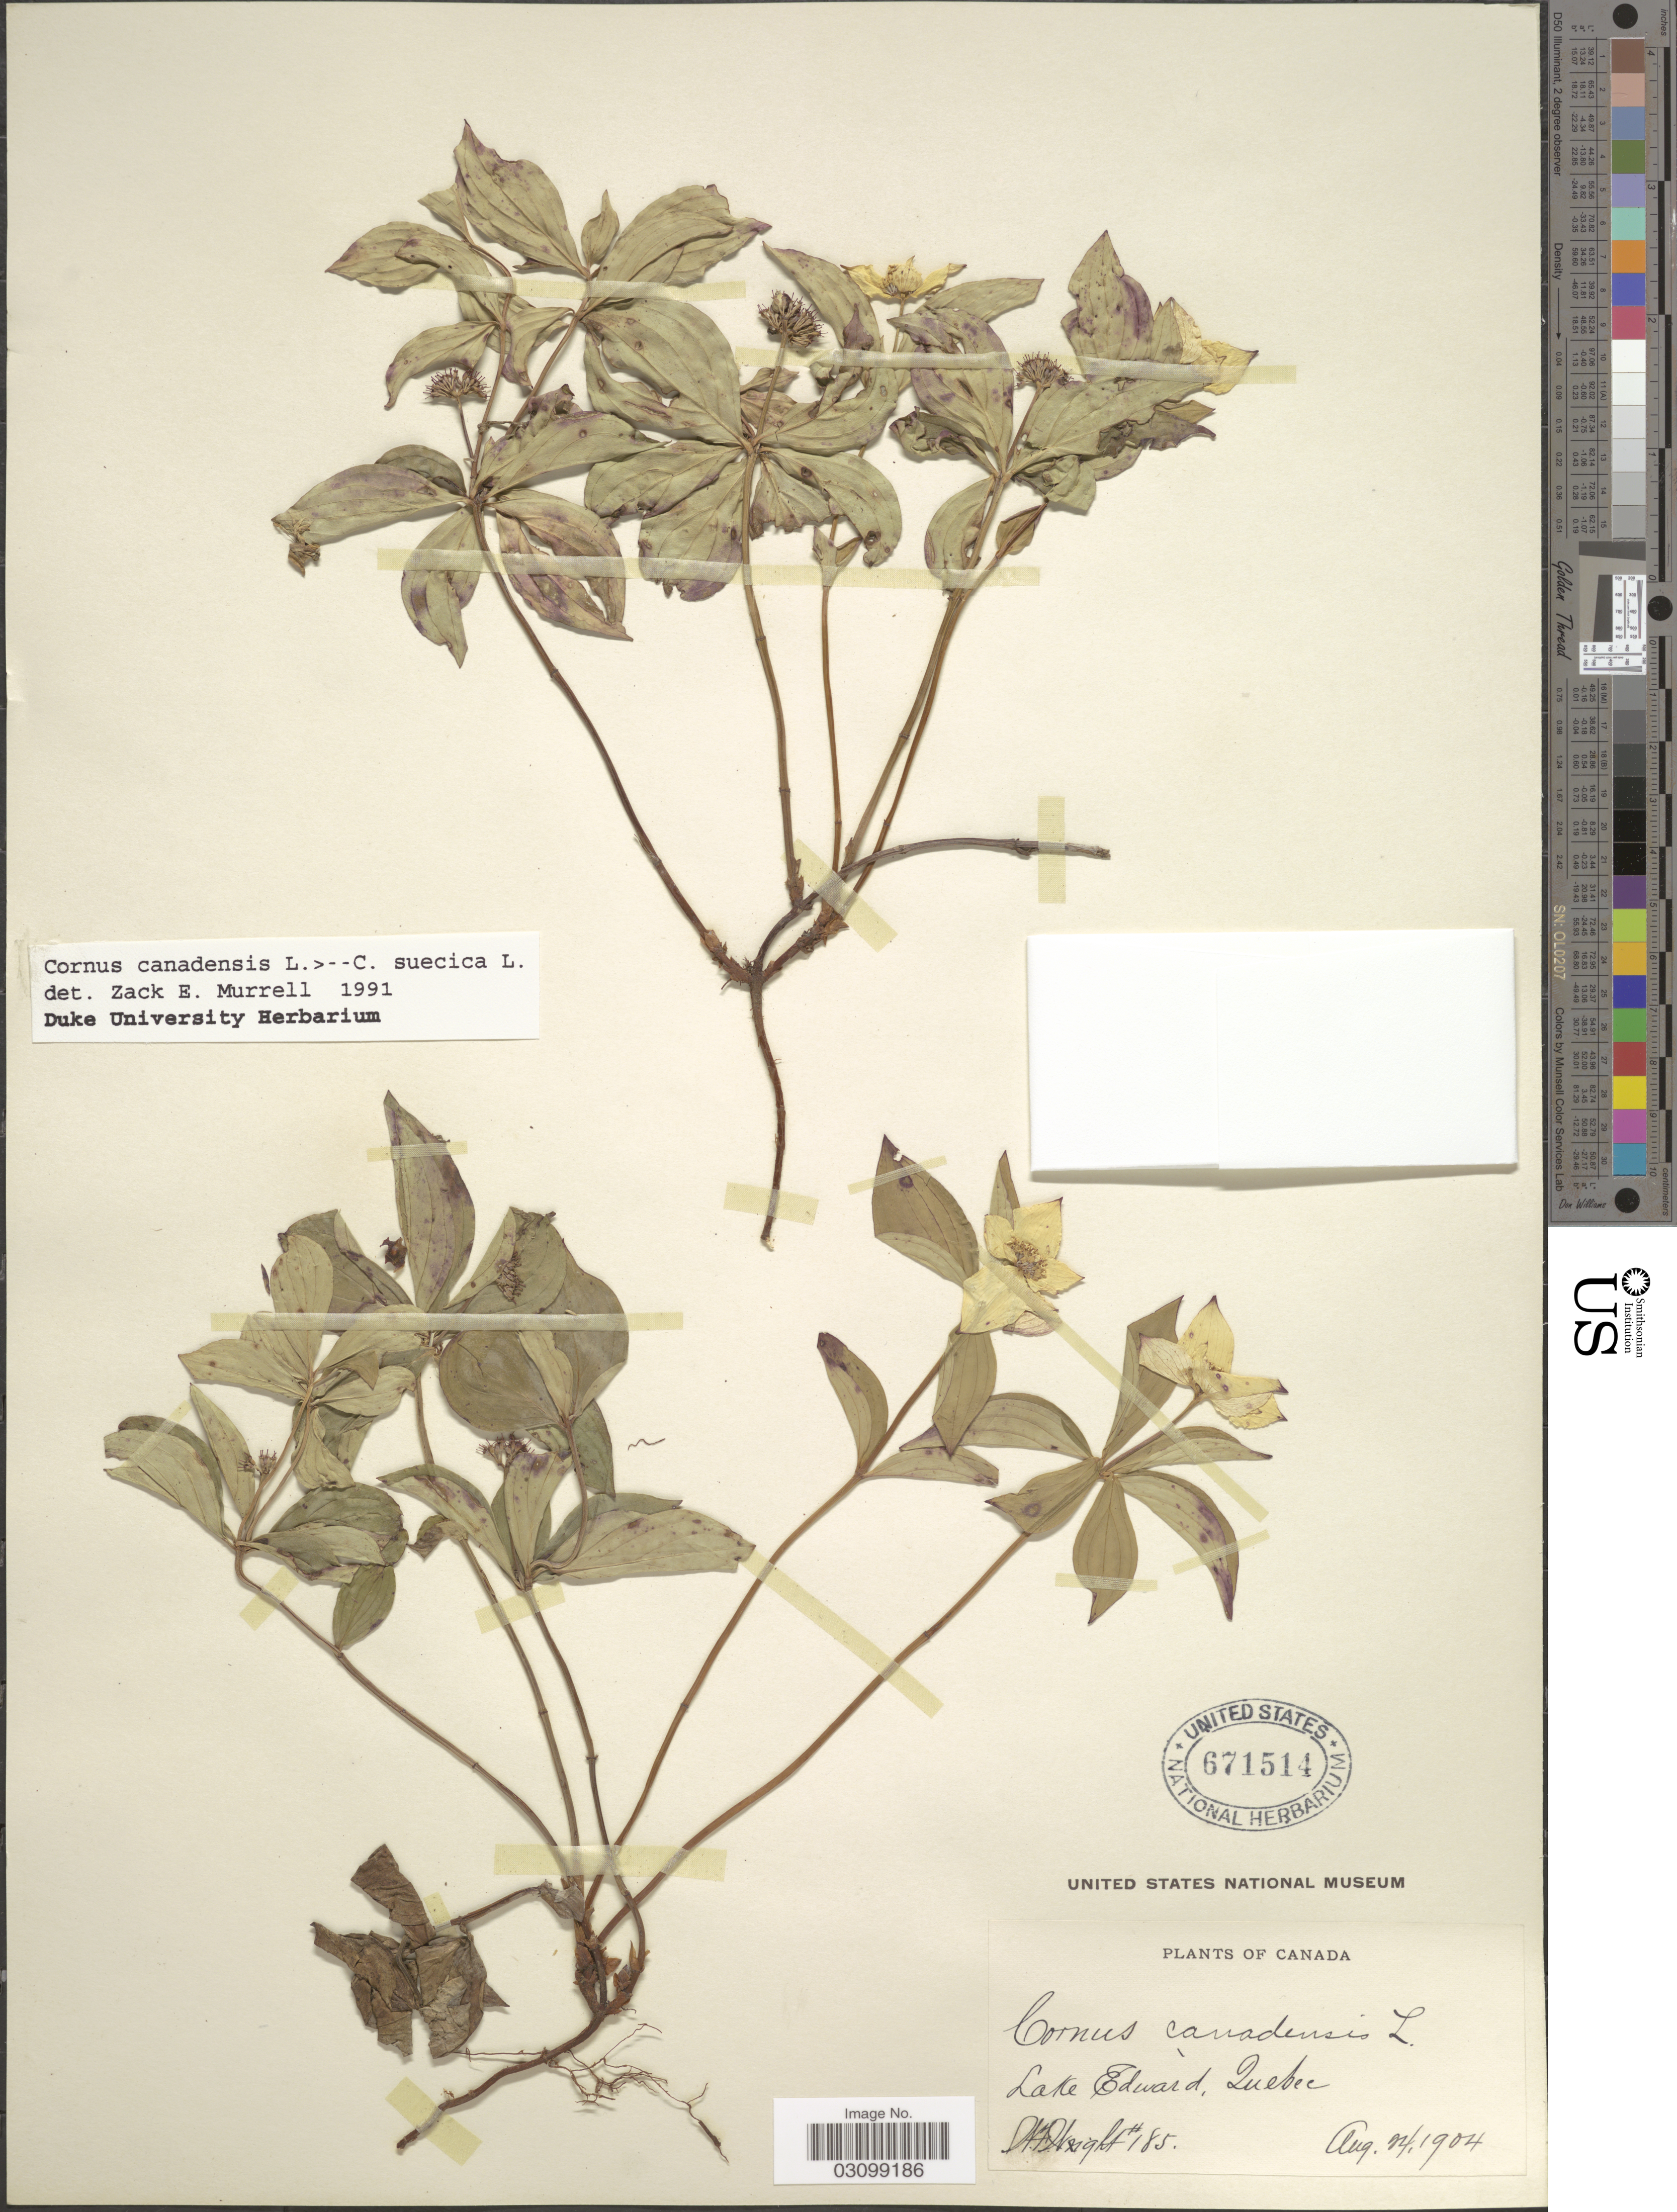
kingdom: Plantae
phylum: Tracheophyta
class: Magnoliopsida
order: Cornales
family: Cornaceae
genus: Cornus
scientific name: Cornus sp.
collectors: W. F. Wright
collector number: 185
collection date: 1904-08-24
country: Canada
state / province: Quebec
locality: Lake Edward.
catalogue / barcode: US 671514